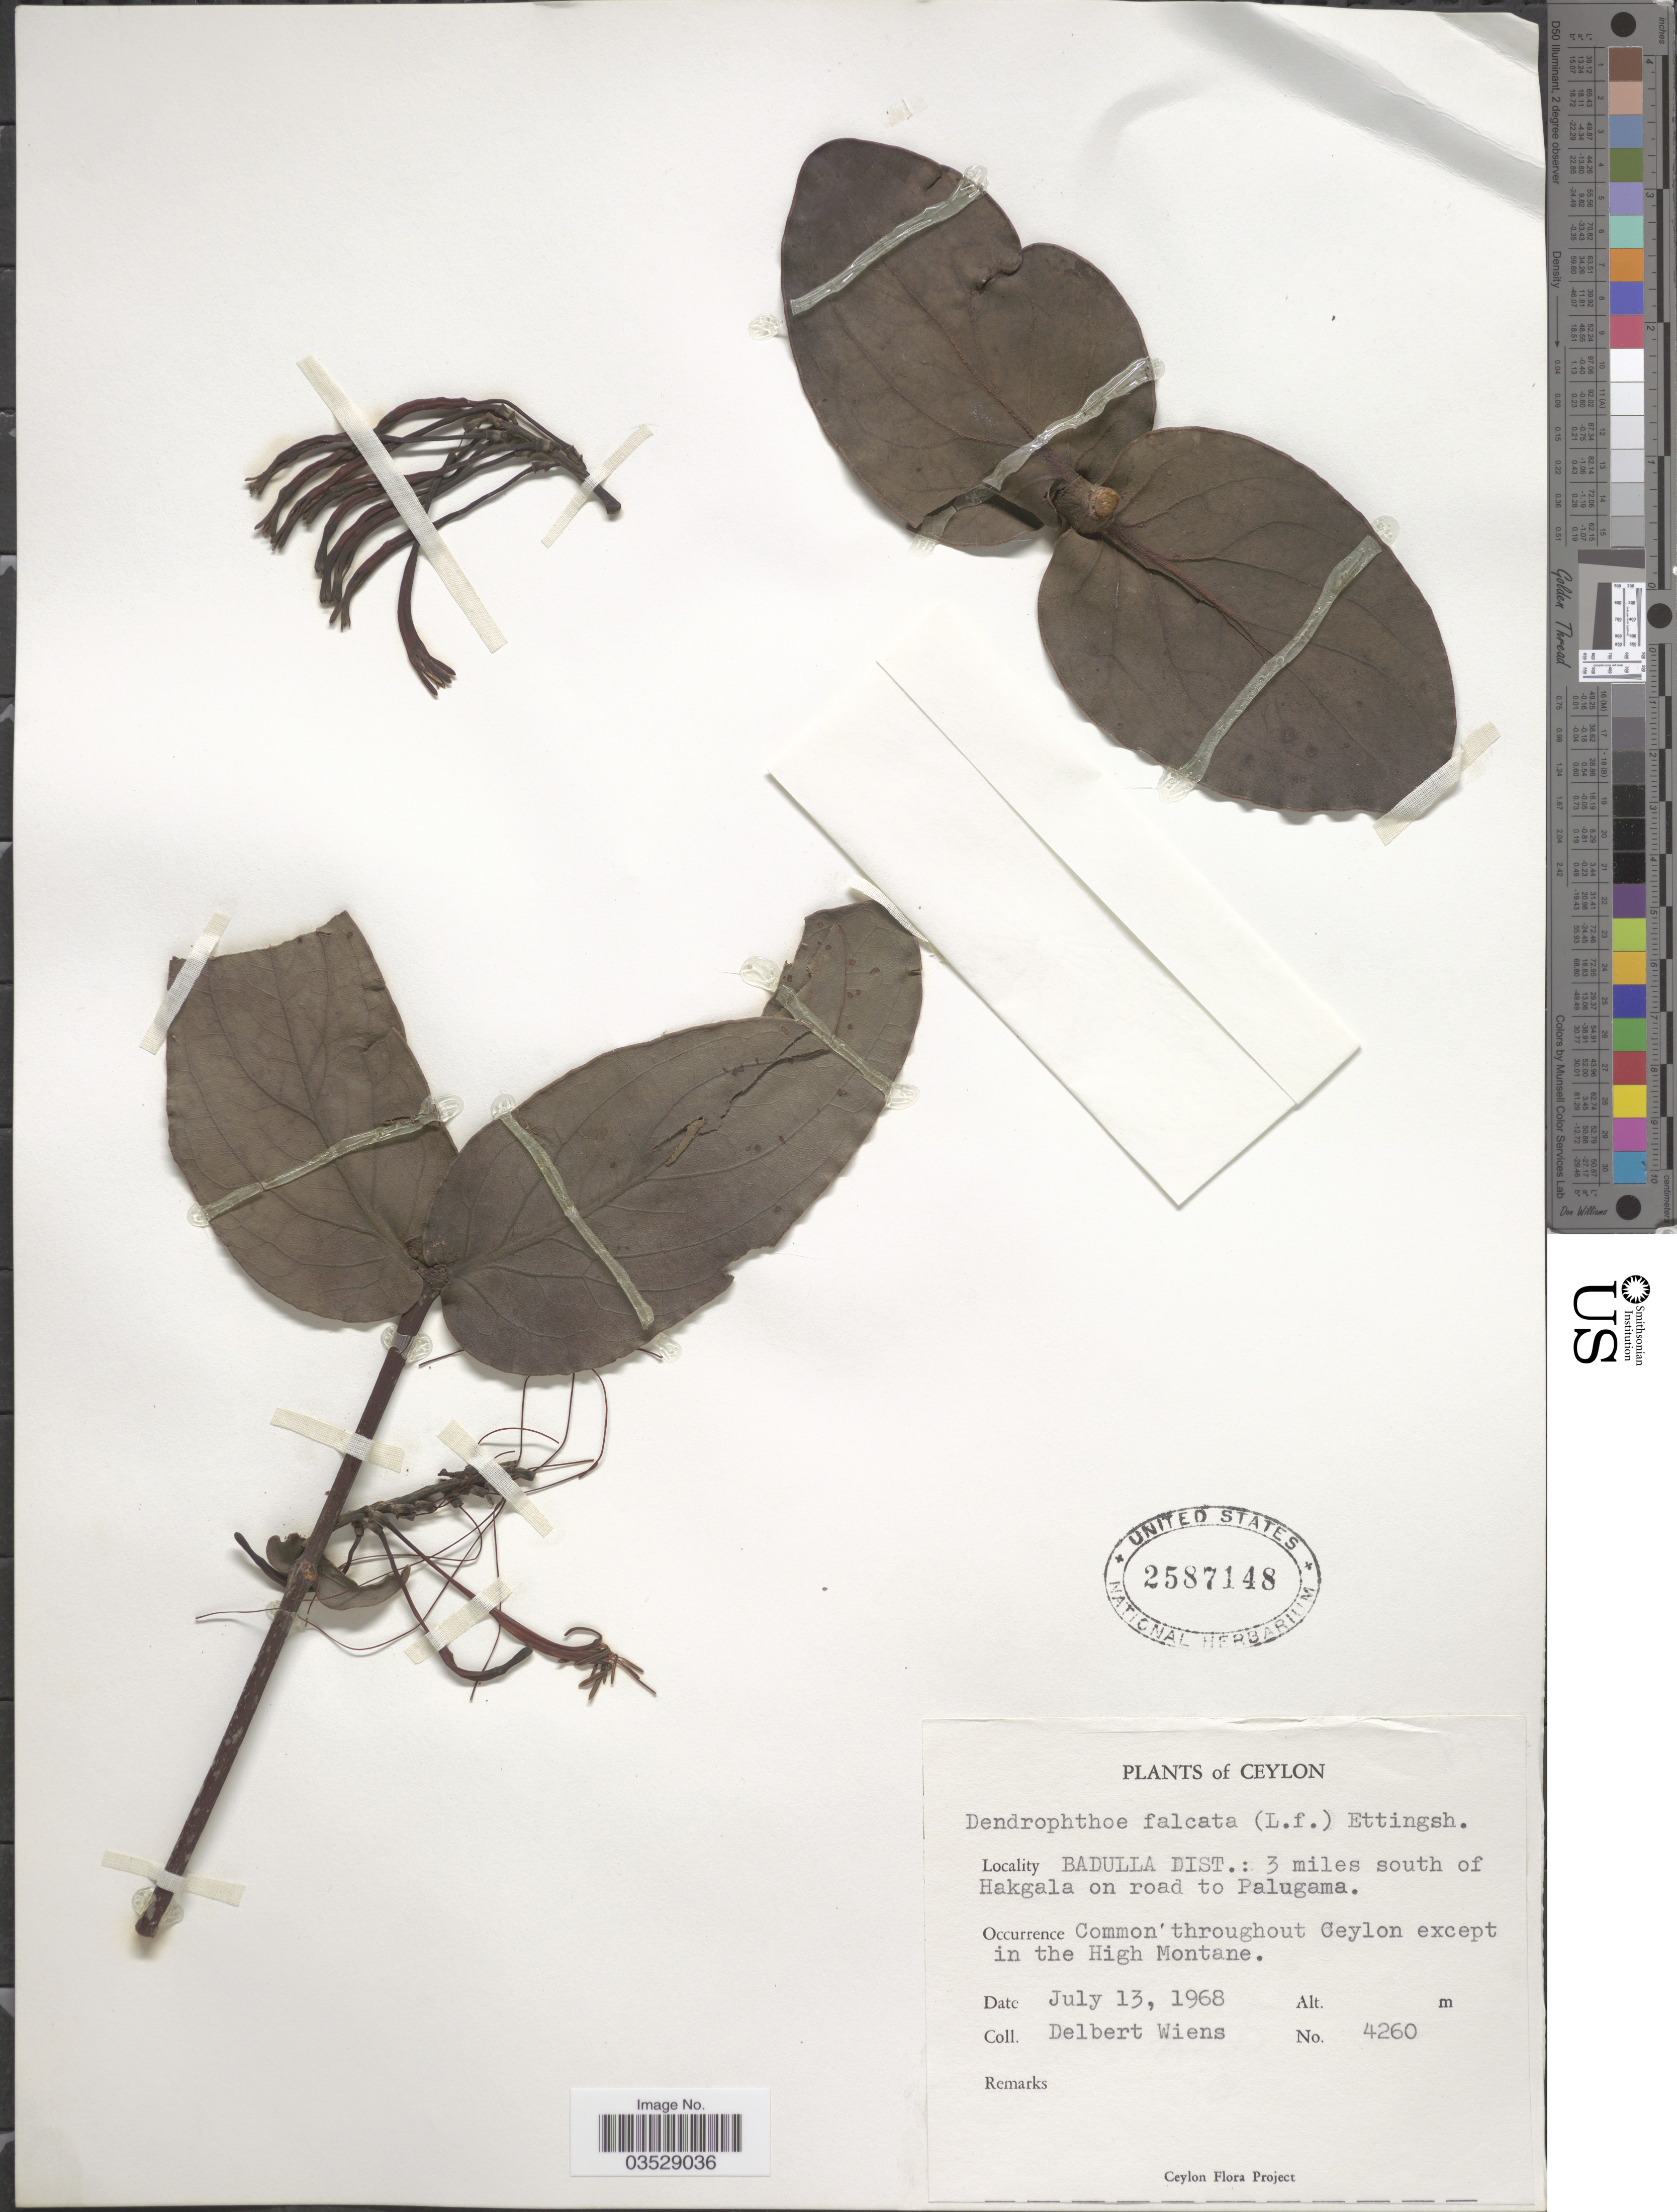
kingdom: Plantae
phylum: Tracheophyta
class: Magnoliopsida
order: Santalales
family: Loranthaceae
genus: Dendrophthoe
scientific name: Dendrophthoe falcata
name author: (L. f.) Ettingsh.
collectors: D. Wiens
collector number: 4260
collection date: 1968-07-13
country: Sri Lanka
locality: Ceylon. Badulla Dist.: 3 miles south of Hakgala on road to Palugama. Common throughout Ceylon except in the High Montane.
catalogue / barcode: US 2587148